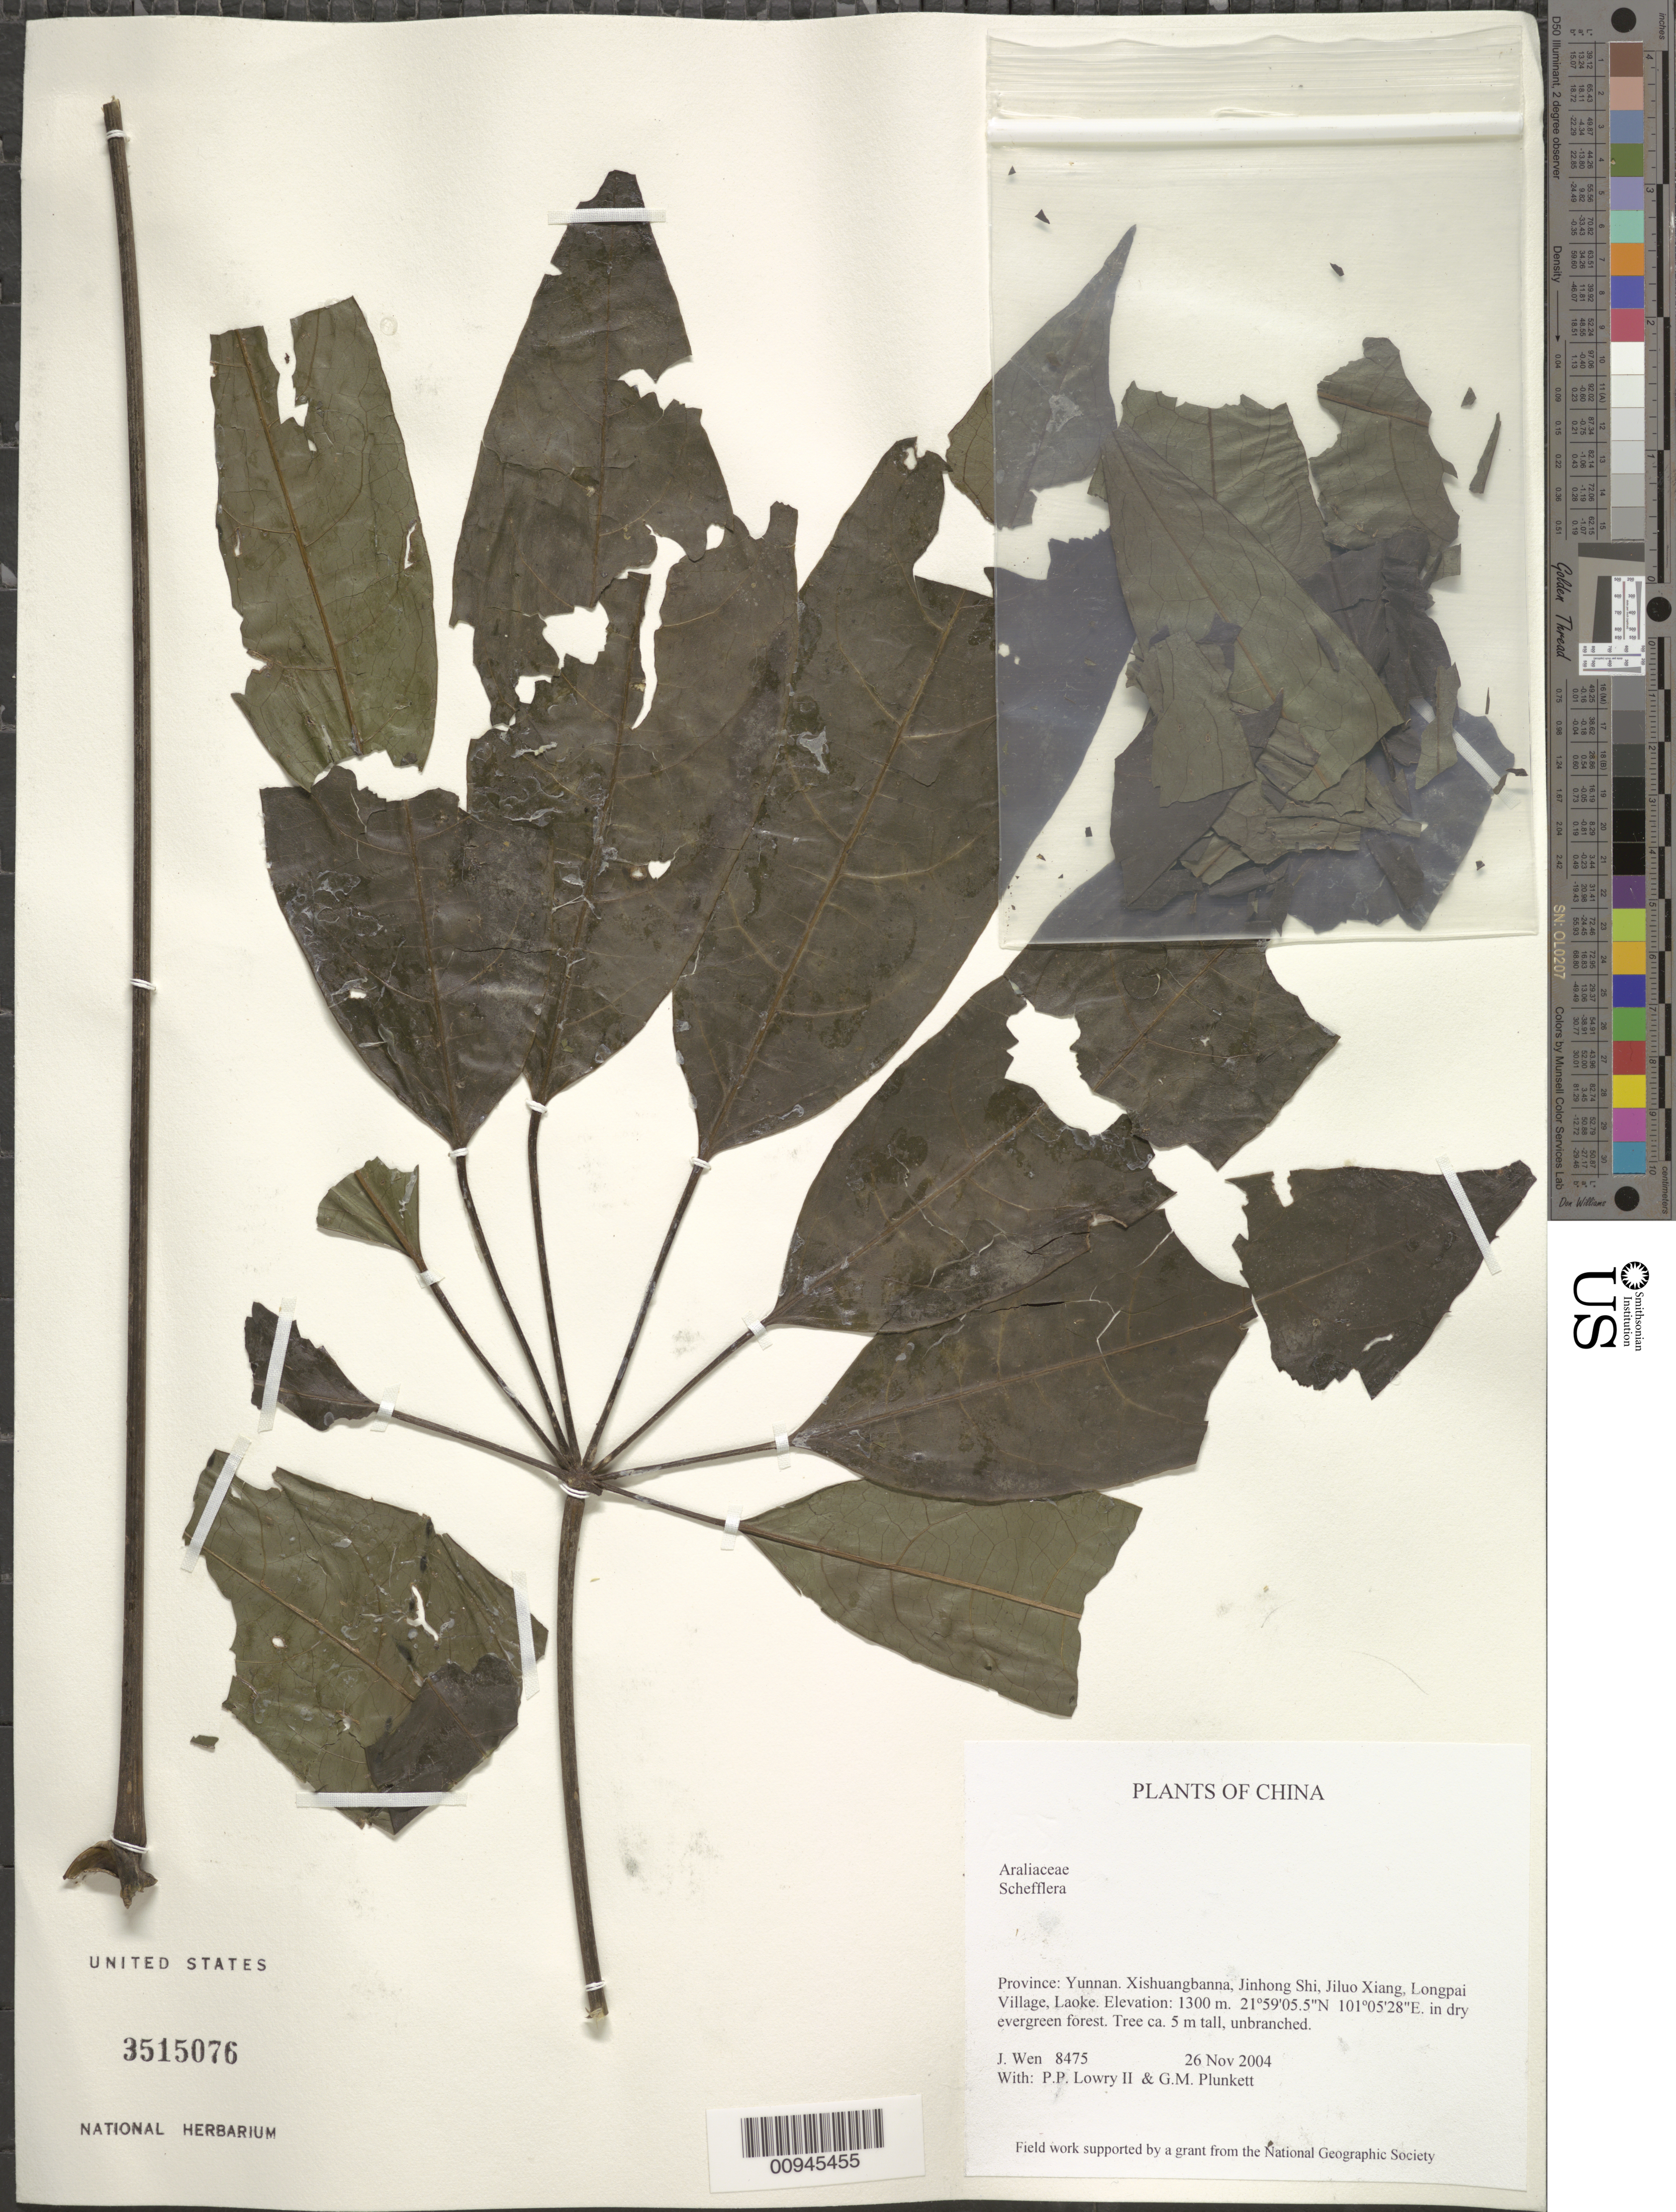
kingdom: Plantae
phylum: Tracheophyta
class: Magnoliopsida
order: Apiales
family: Araliaceae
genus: Schefflera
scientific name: Schefflera sp.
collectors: J. Wen, P. P. Lowry & G. M. Plunkett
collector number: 8475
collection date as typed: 26 Nov 2004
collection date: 2004-11-26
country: China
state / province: Yunnan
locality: Xishuangbanna, Jinhong Shi, Jiluo Xiang, Longpai Village, Laoke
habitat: In dry evergreen forest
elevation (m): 1300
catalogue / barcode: US 3515076